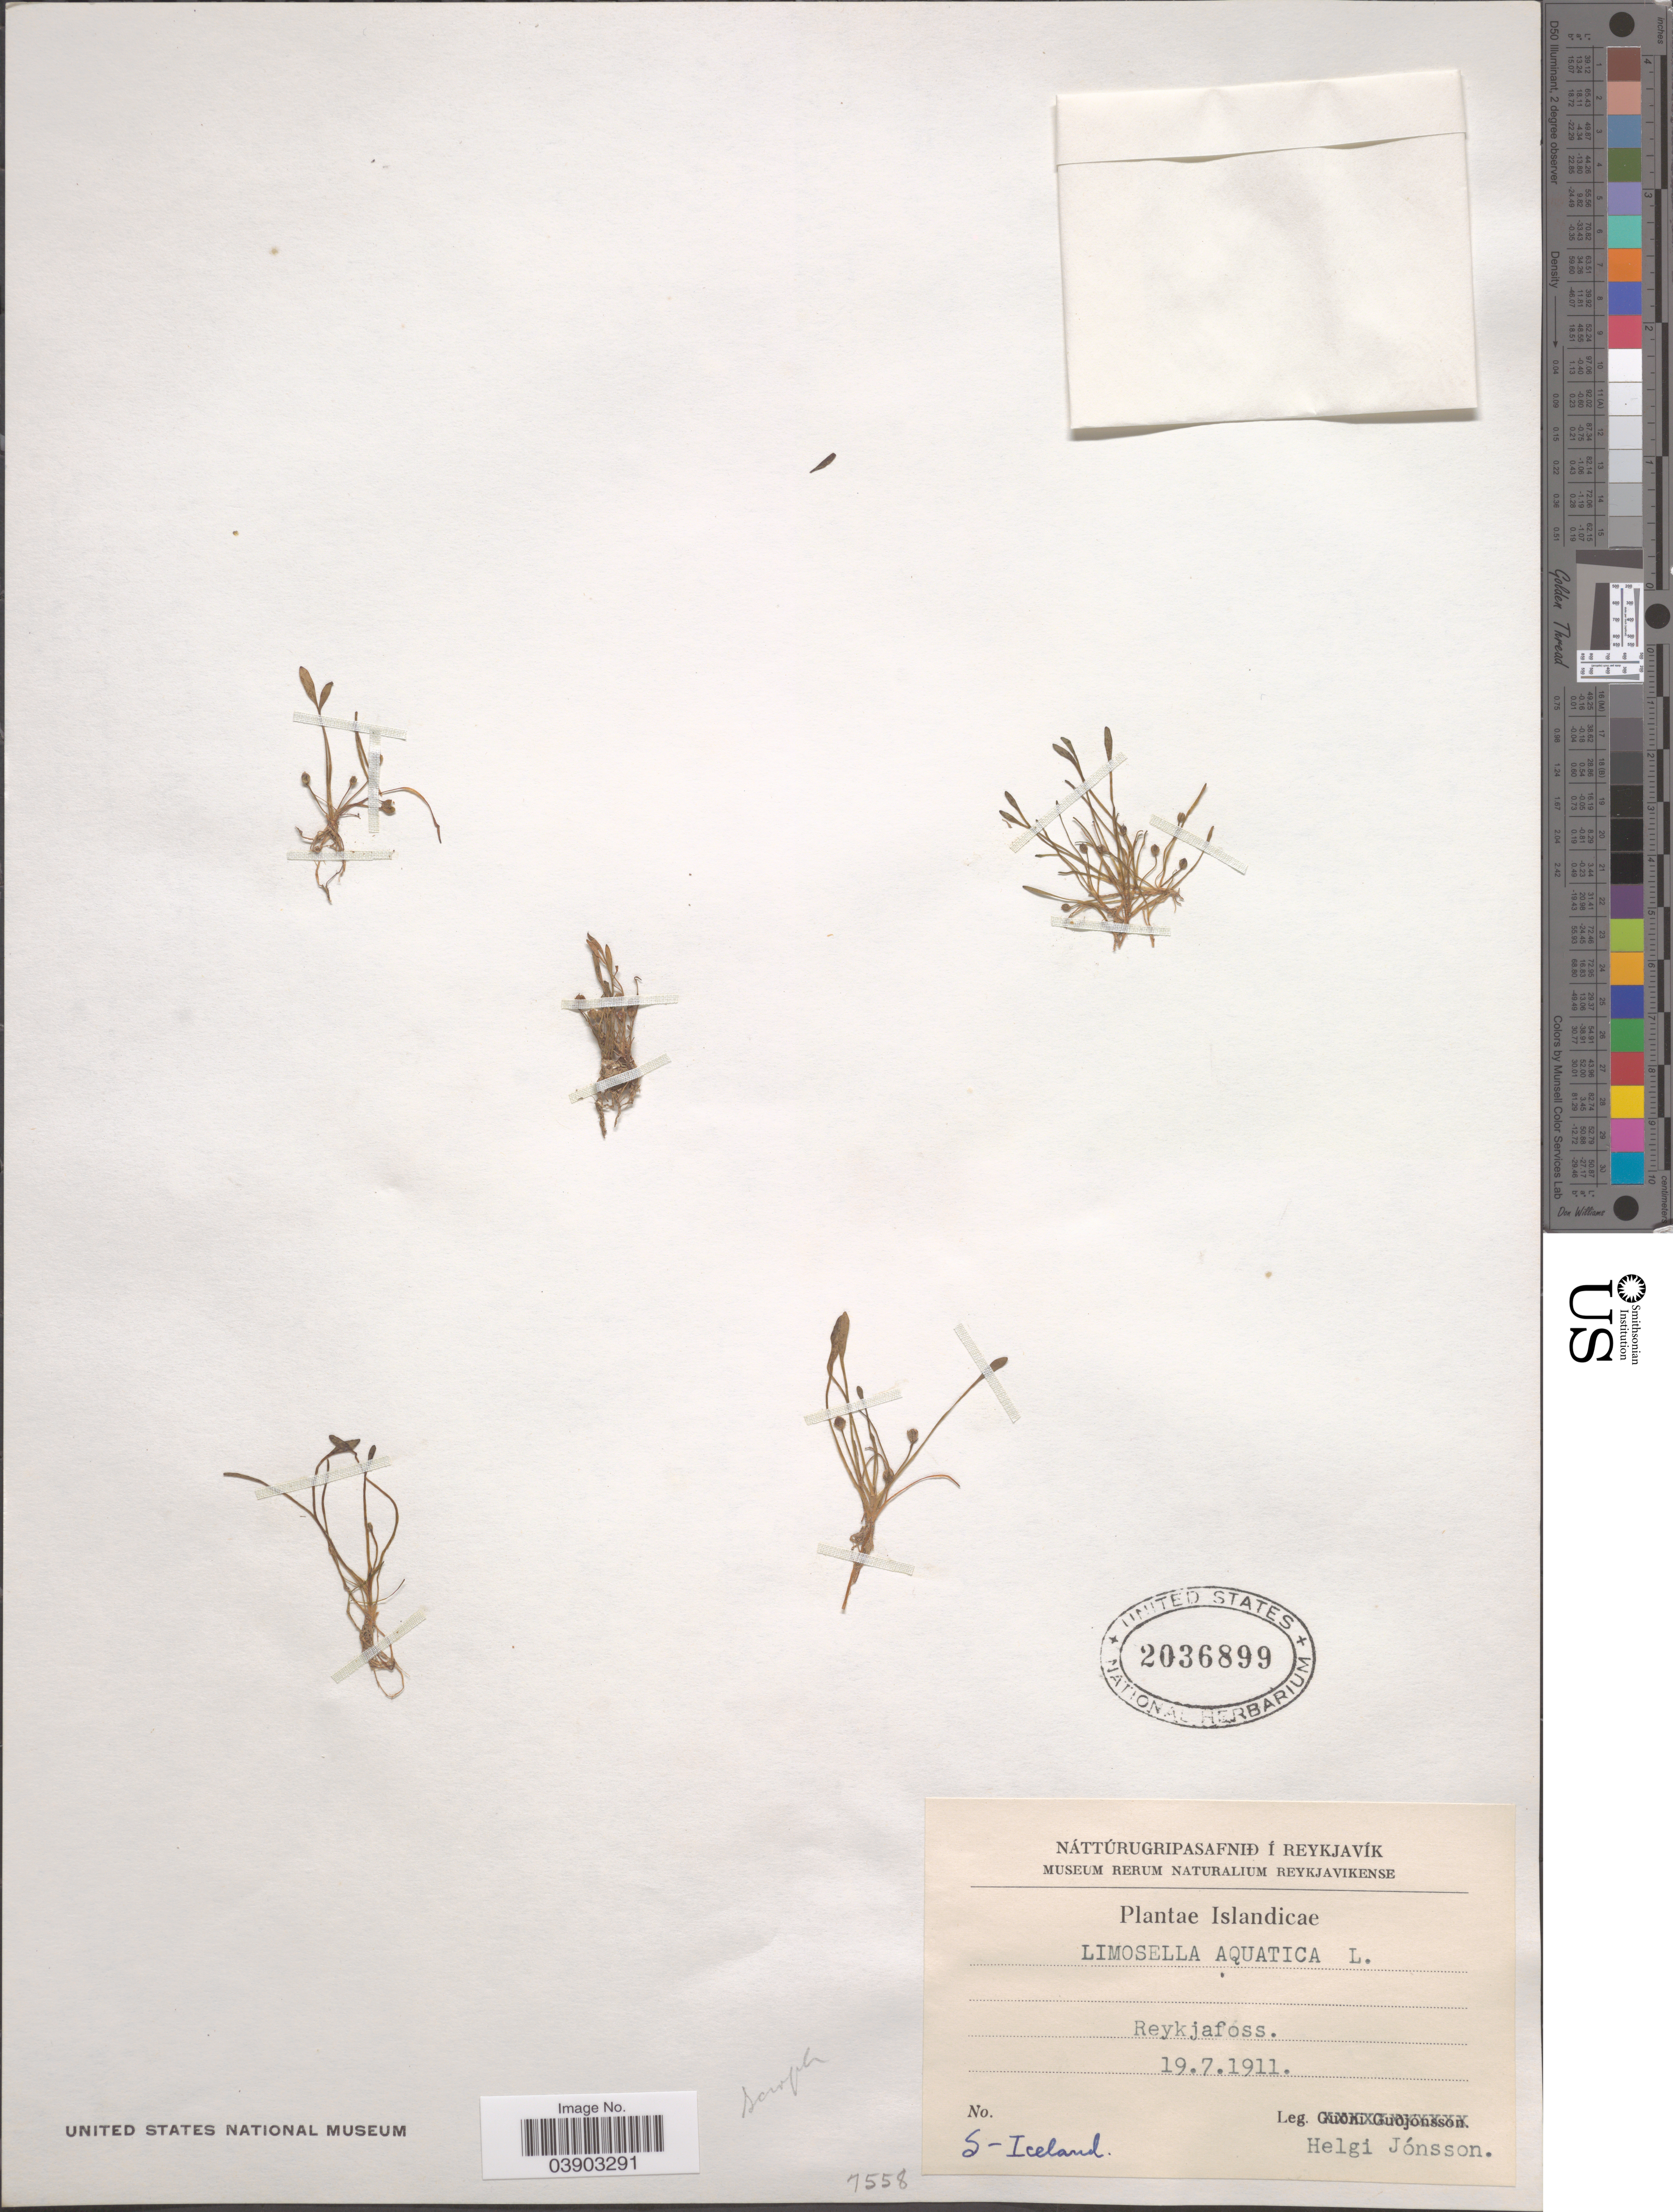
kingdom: Plantae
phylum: Tracheophyta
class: Magnoliopsida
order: Lamiales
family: Scrophulariaceae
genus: Limosella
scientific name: Limosella aquatica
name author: L.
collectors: H. Jónsson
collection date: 1911-07-19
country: Iceland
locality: Reykjafoss. S-Iceland.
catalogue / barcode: US 2036899